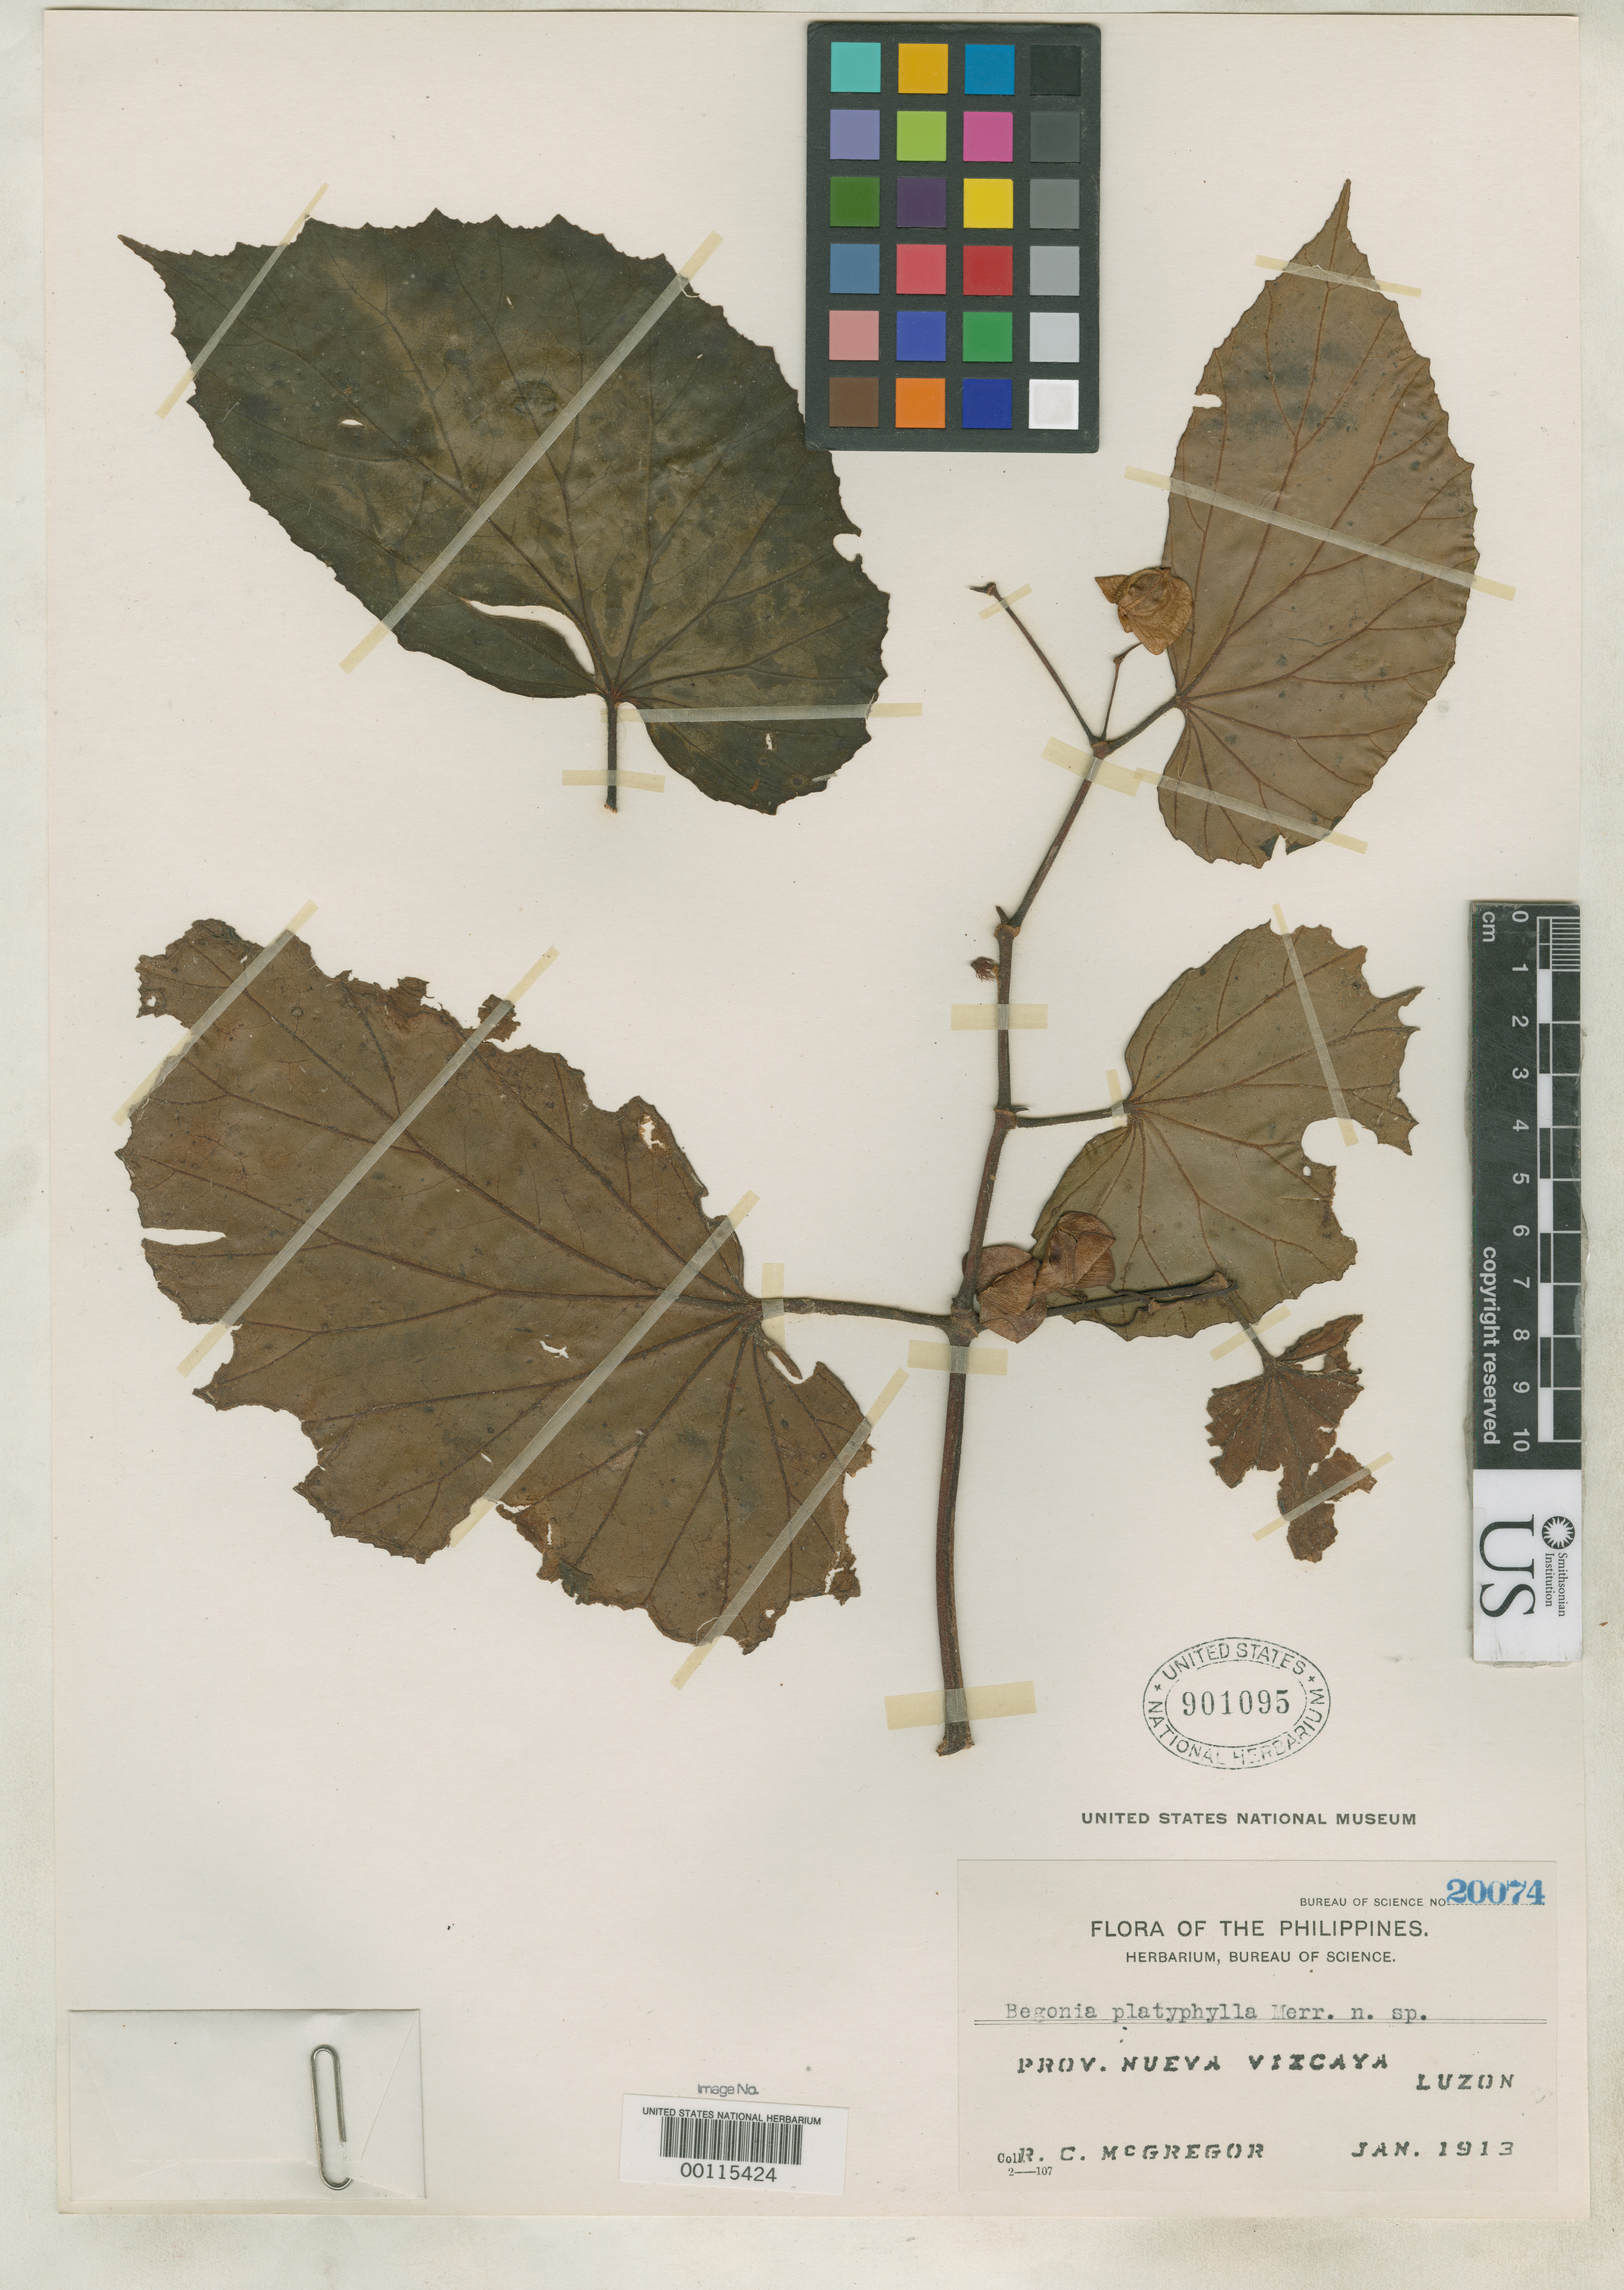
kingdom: Plantae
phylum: Tracheophyta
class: Magnoliopsida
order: Cucurbitales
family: Begoniaceae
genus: Begonia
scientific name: Begonia platyphylla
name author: Merr.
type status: Isotype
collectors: R. C. McGregor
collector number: Bur. Sci. 20074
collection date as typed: Jan 1912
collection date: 1912-01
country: Philippines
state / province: Cagayan Valley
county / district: Nueva Vizcaya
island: Luzon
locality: Near Imugan.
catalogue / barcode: US 901095